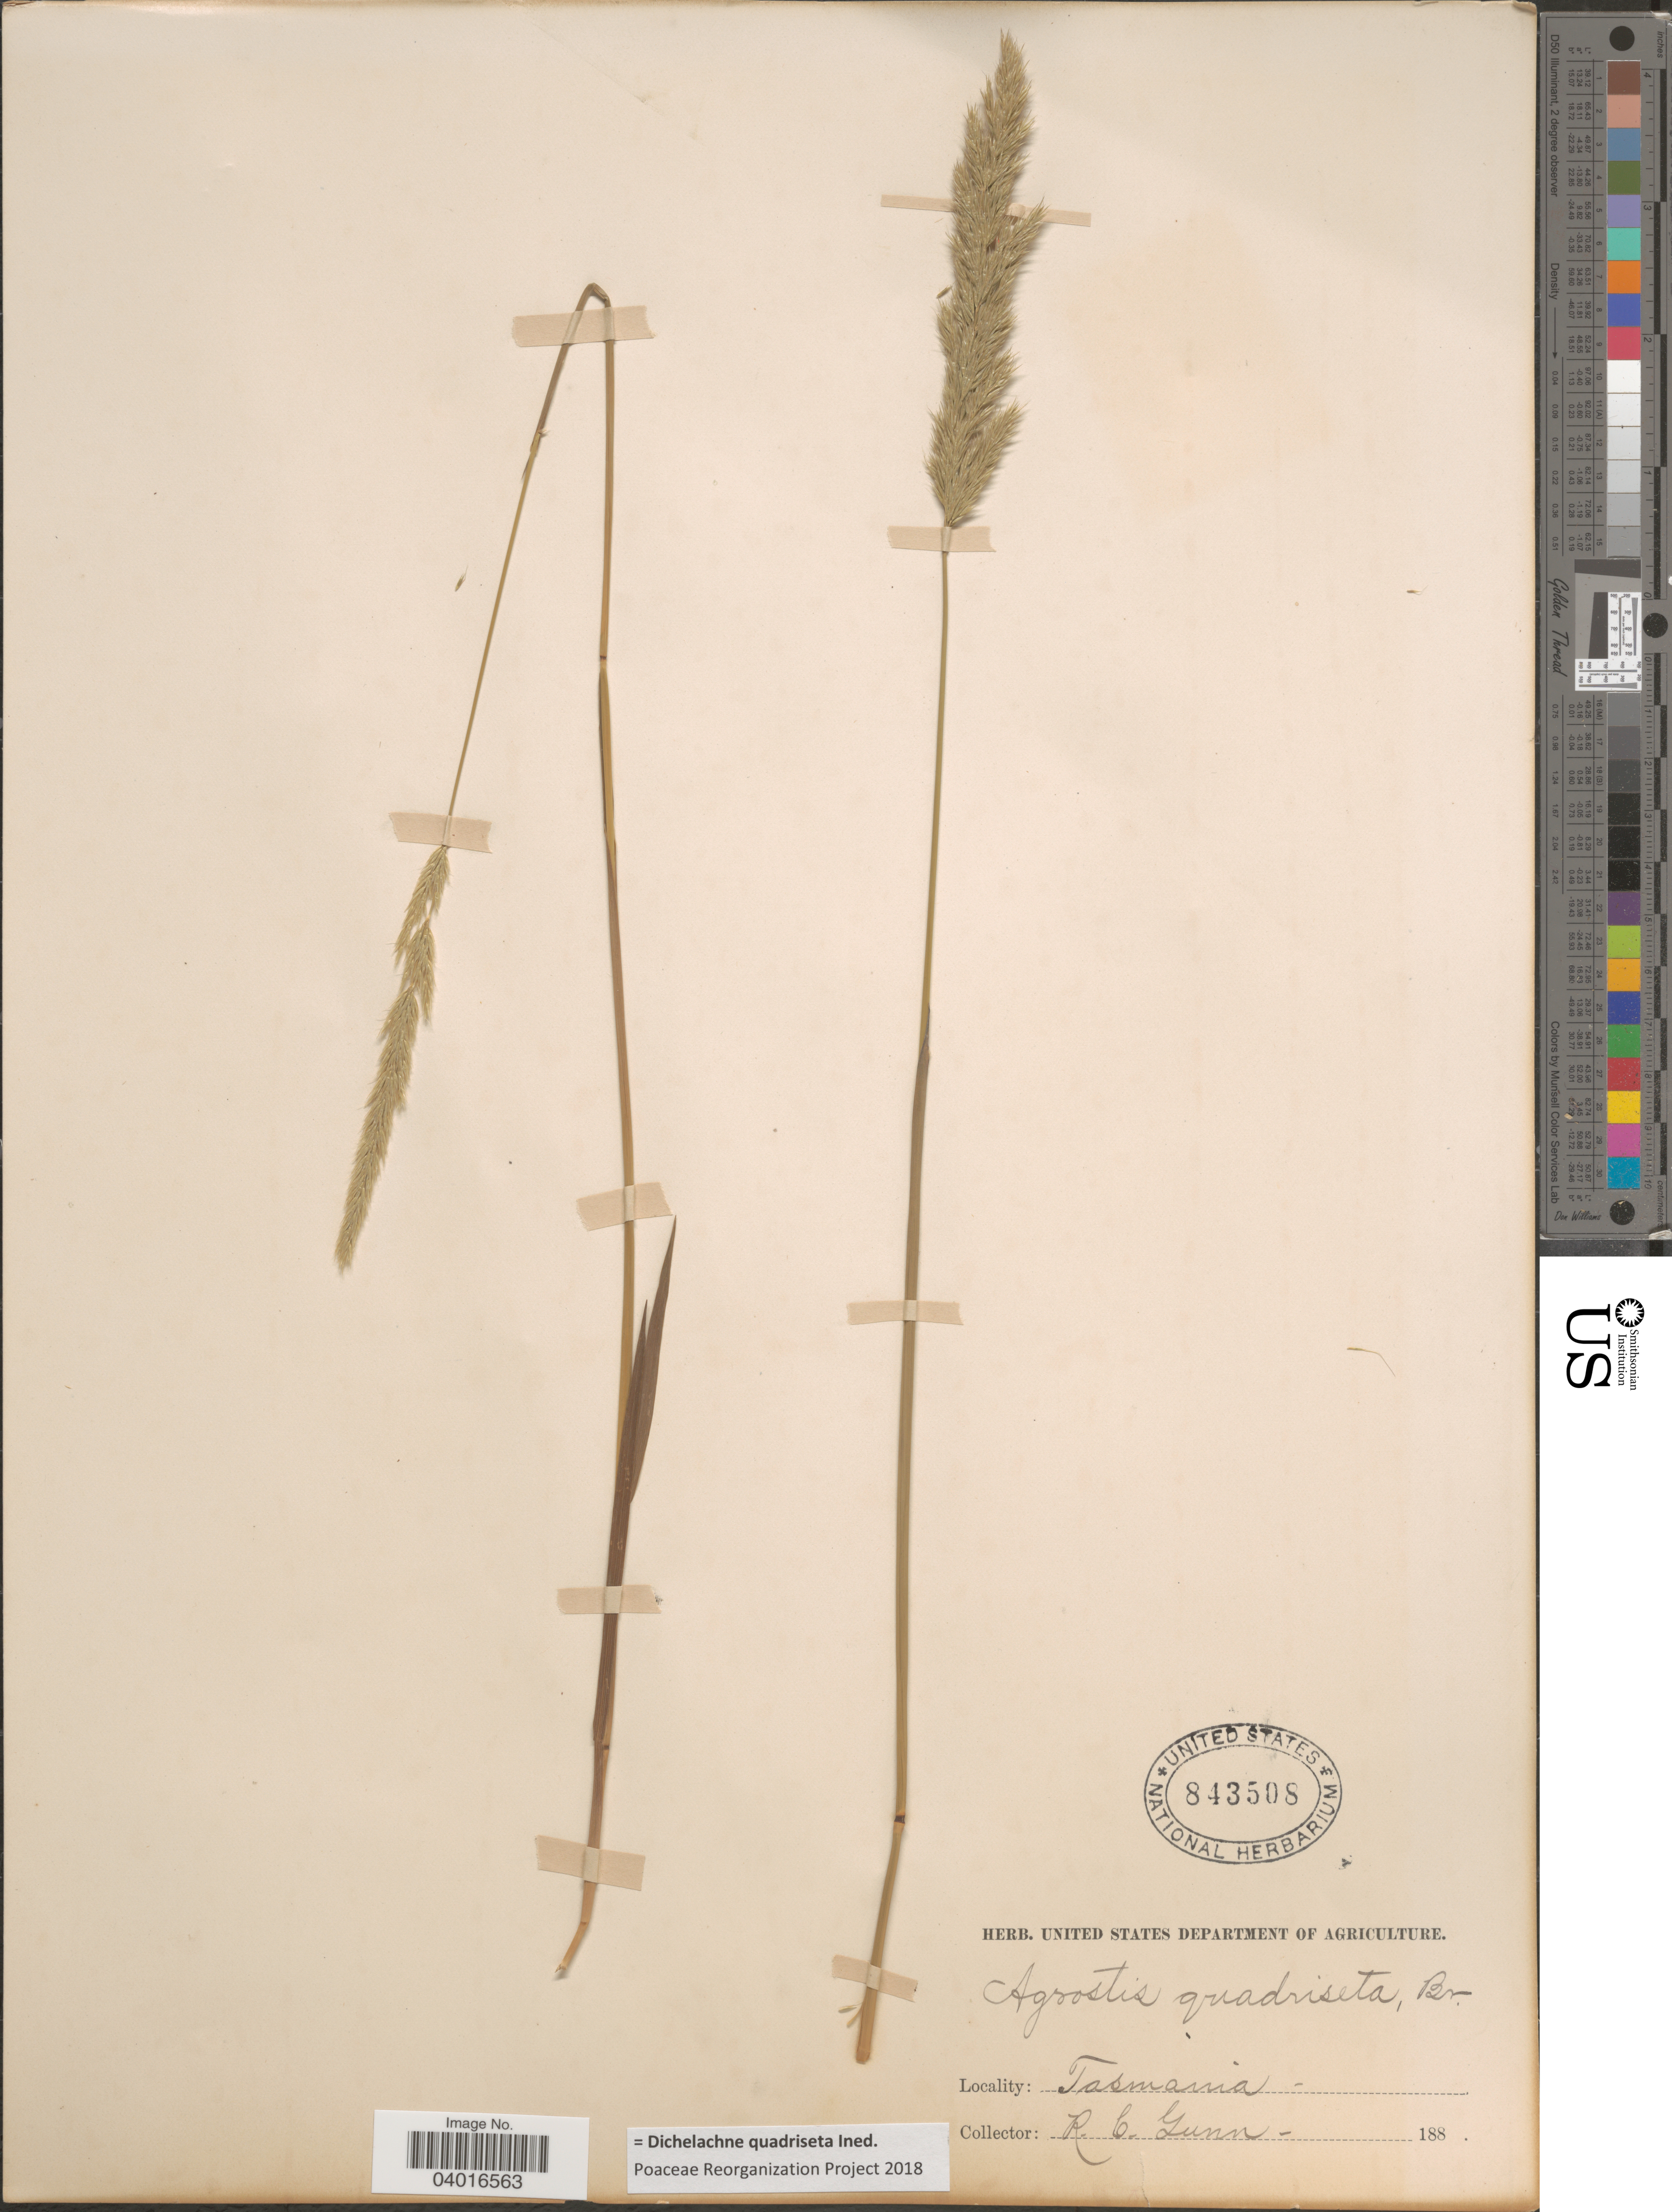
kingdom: Plantae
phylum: Tracheophyta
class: Liliopsida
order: Poales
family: Poaceae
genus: Dichelachne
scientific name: Dichelachne quadriseta ined.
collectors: R. Gunn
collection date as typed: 188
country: Australia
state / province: Tasmania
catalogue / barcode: US 843508